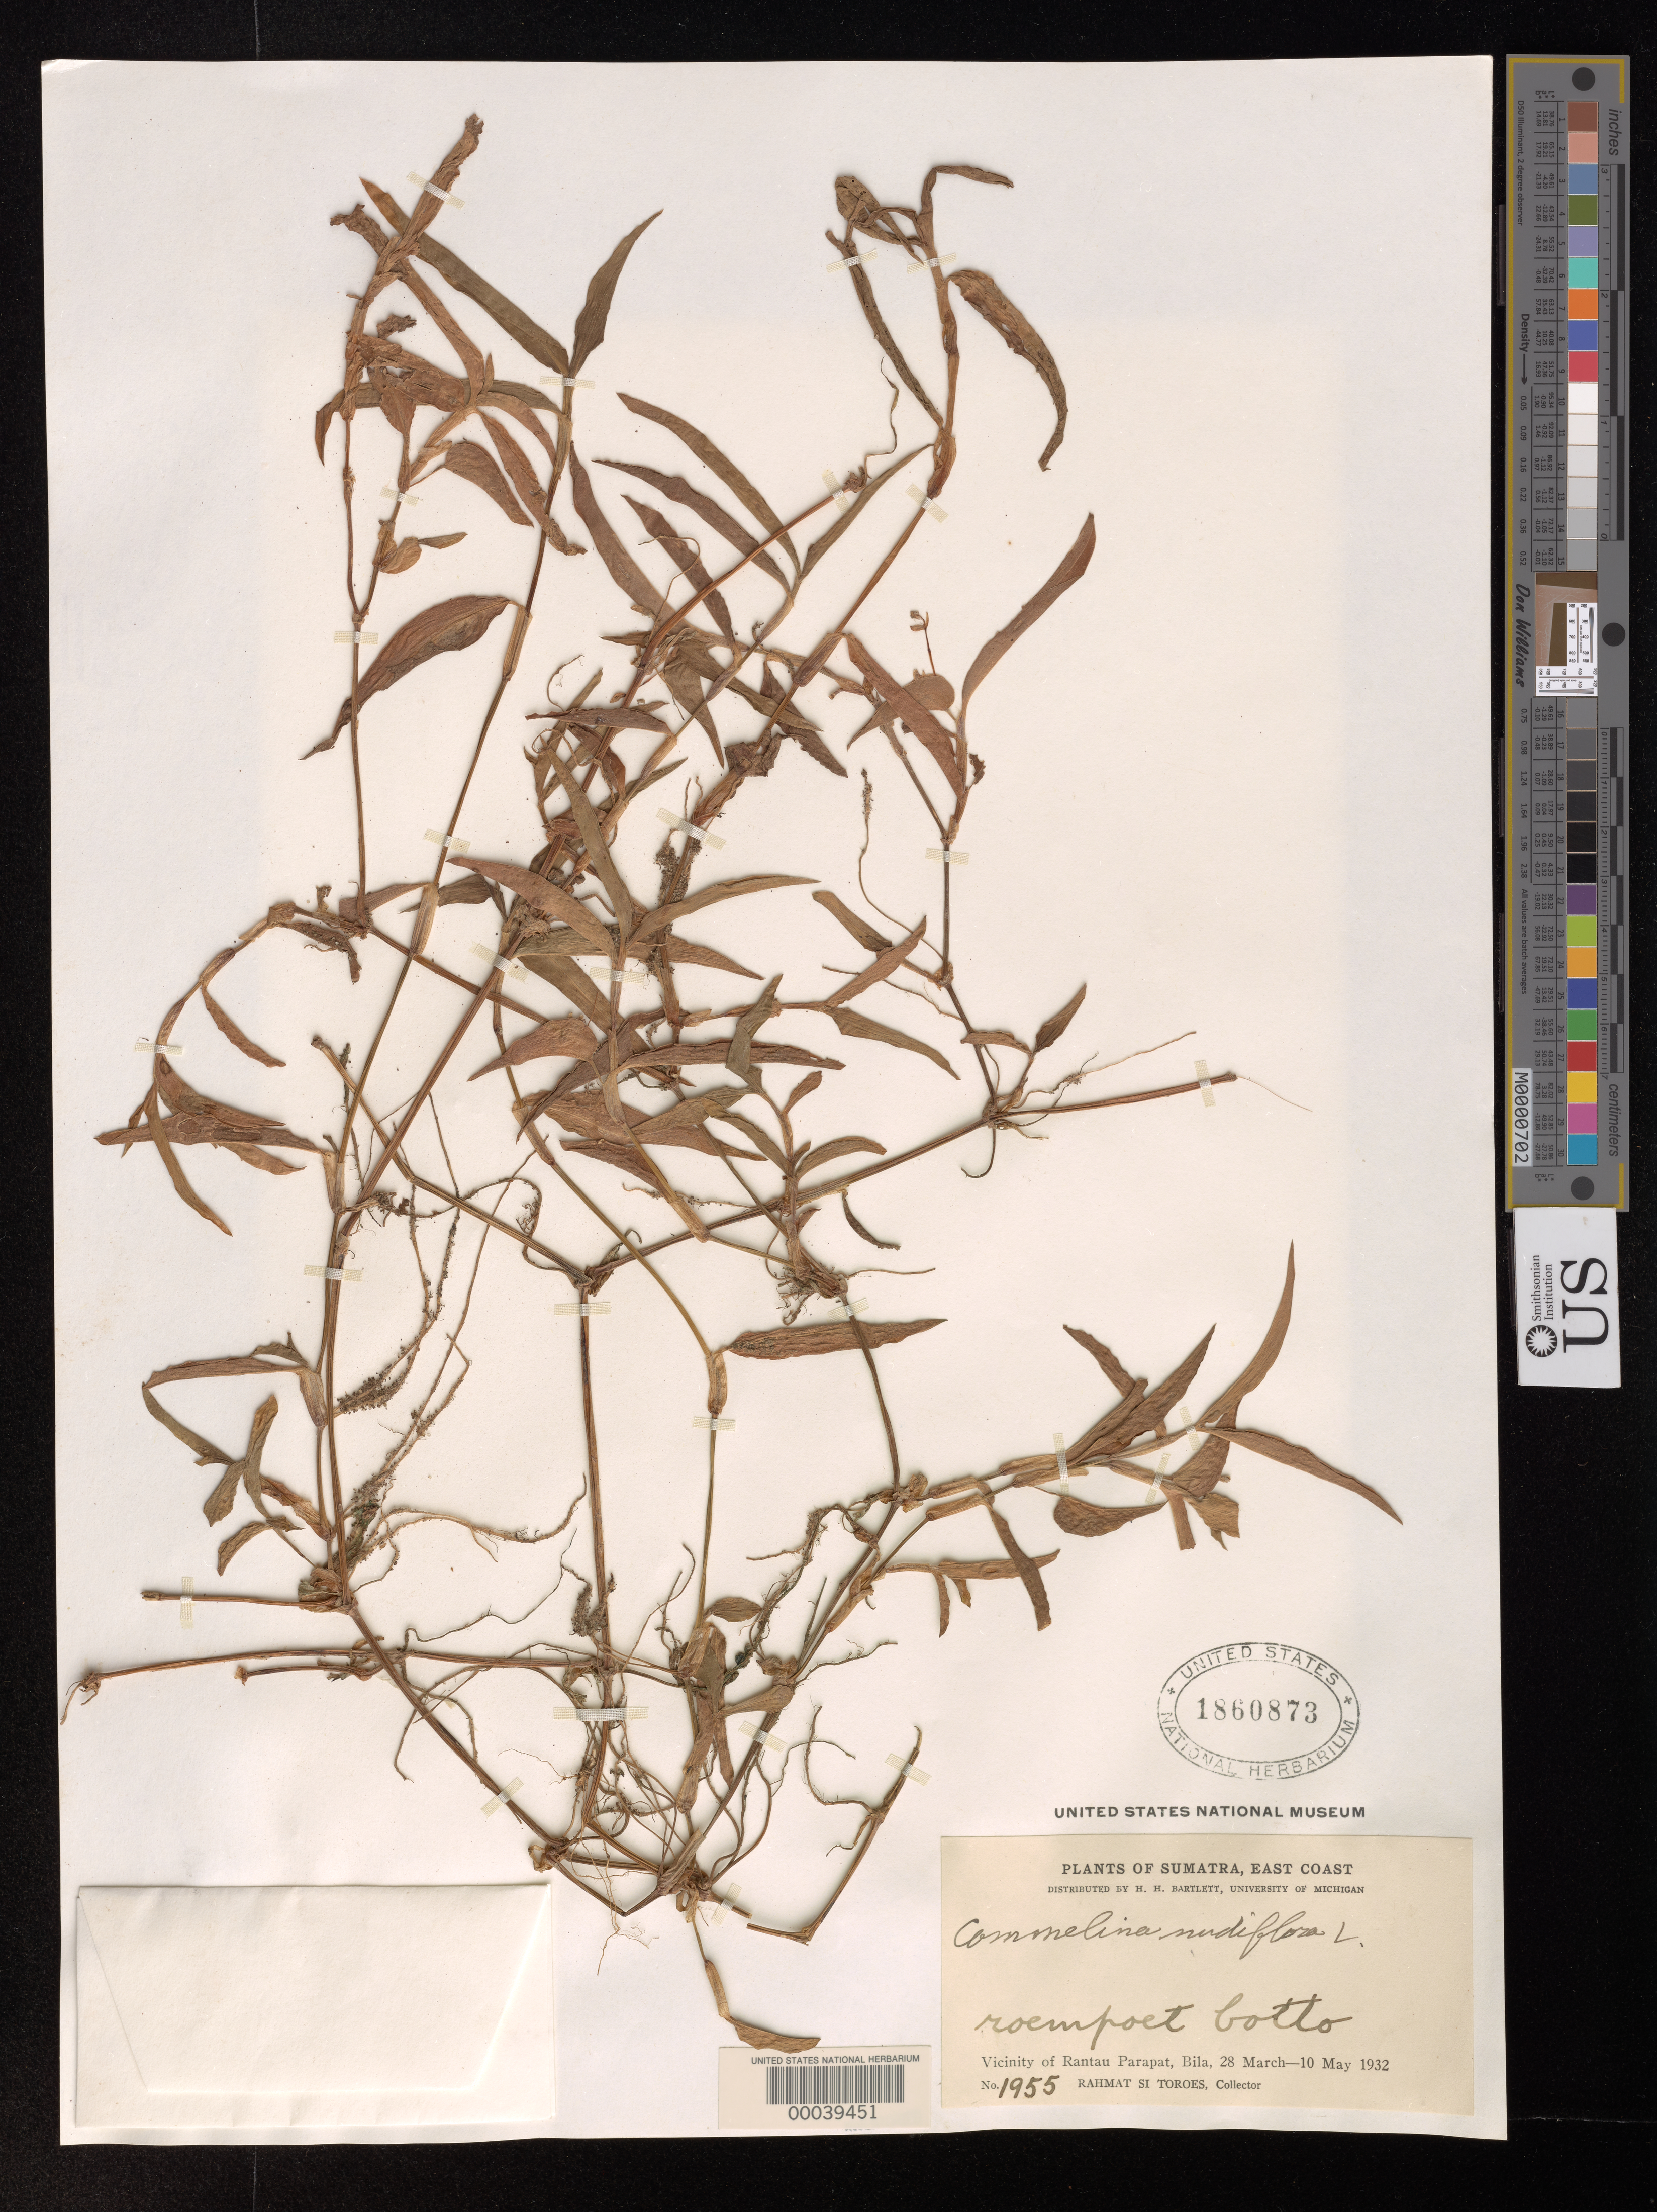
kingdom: Plantae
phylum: Tracheophyta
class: Liliopsida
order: Commelinales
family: Commelinaceae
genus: Commelina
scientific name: Commelina diffusa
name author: Burm. f.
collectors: Rahmat Si Boeea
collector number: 1955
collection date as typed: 28 Mar 1932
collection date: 1932-03-28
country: Indonesia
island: Sumatra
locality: Rantau parapat, bila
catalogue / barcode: US 1860873